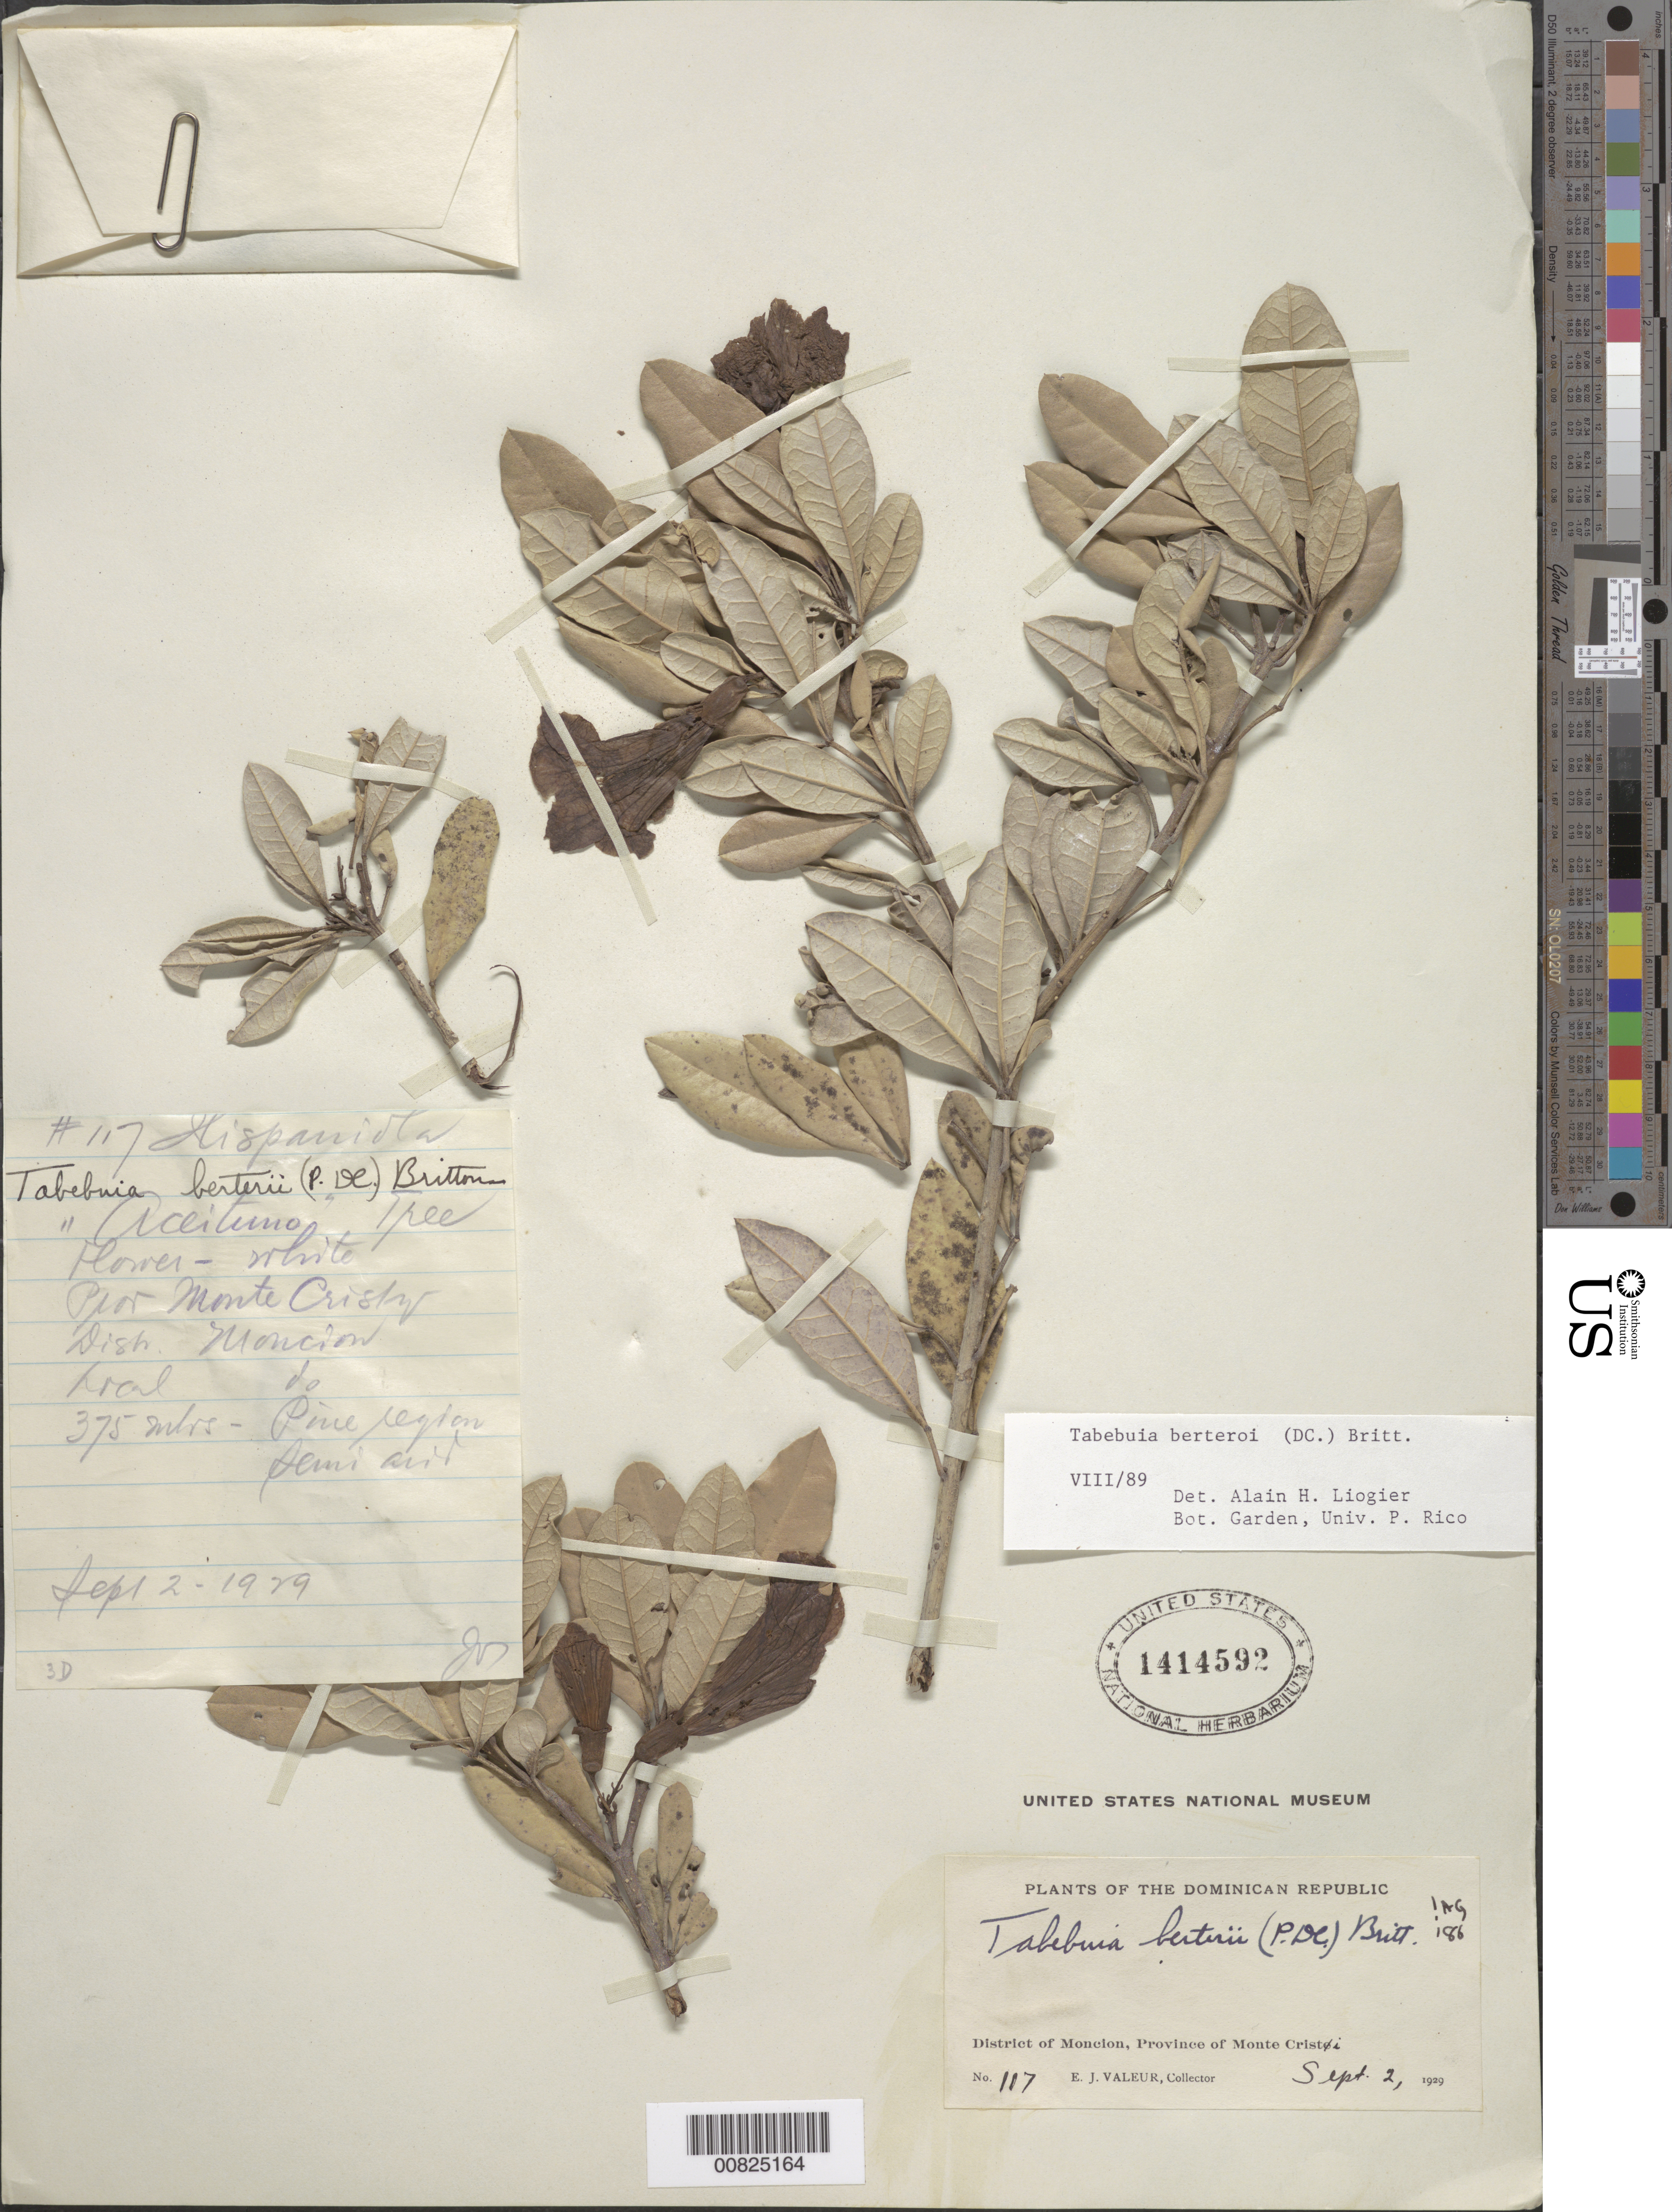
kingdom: Plantae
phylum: Tracheophyta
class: Magnoliopsida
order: Lamiales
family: Bignoniaceae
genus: Tabebuia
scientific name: Tabebuia berteroi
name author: (DC.) Britton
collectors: E. Valeur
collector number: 117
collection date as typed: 02 Sep 1929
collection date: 1929-09-02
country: Dominican Republic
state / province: Monte Cristi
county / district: Monción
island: Hispaniola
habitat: Semi arid pine region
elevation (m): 375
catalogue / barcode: US 1414592